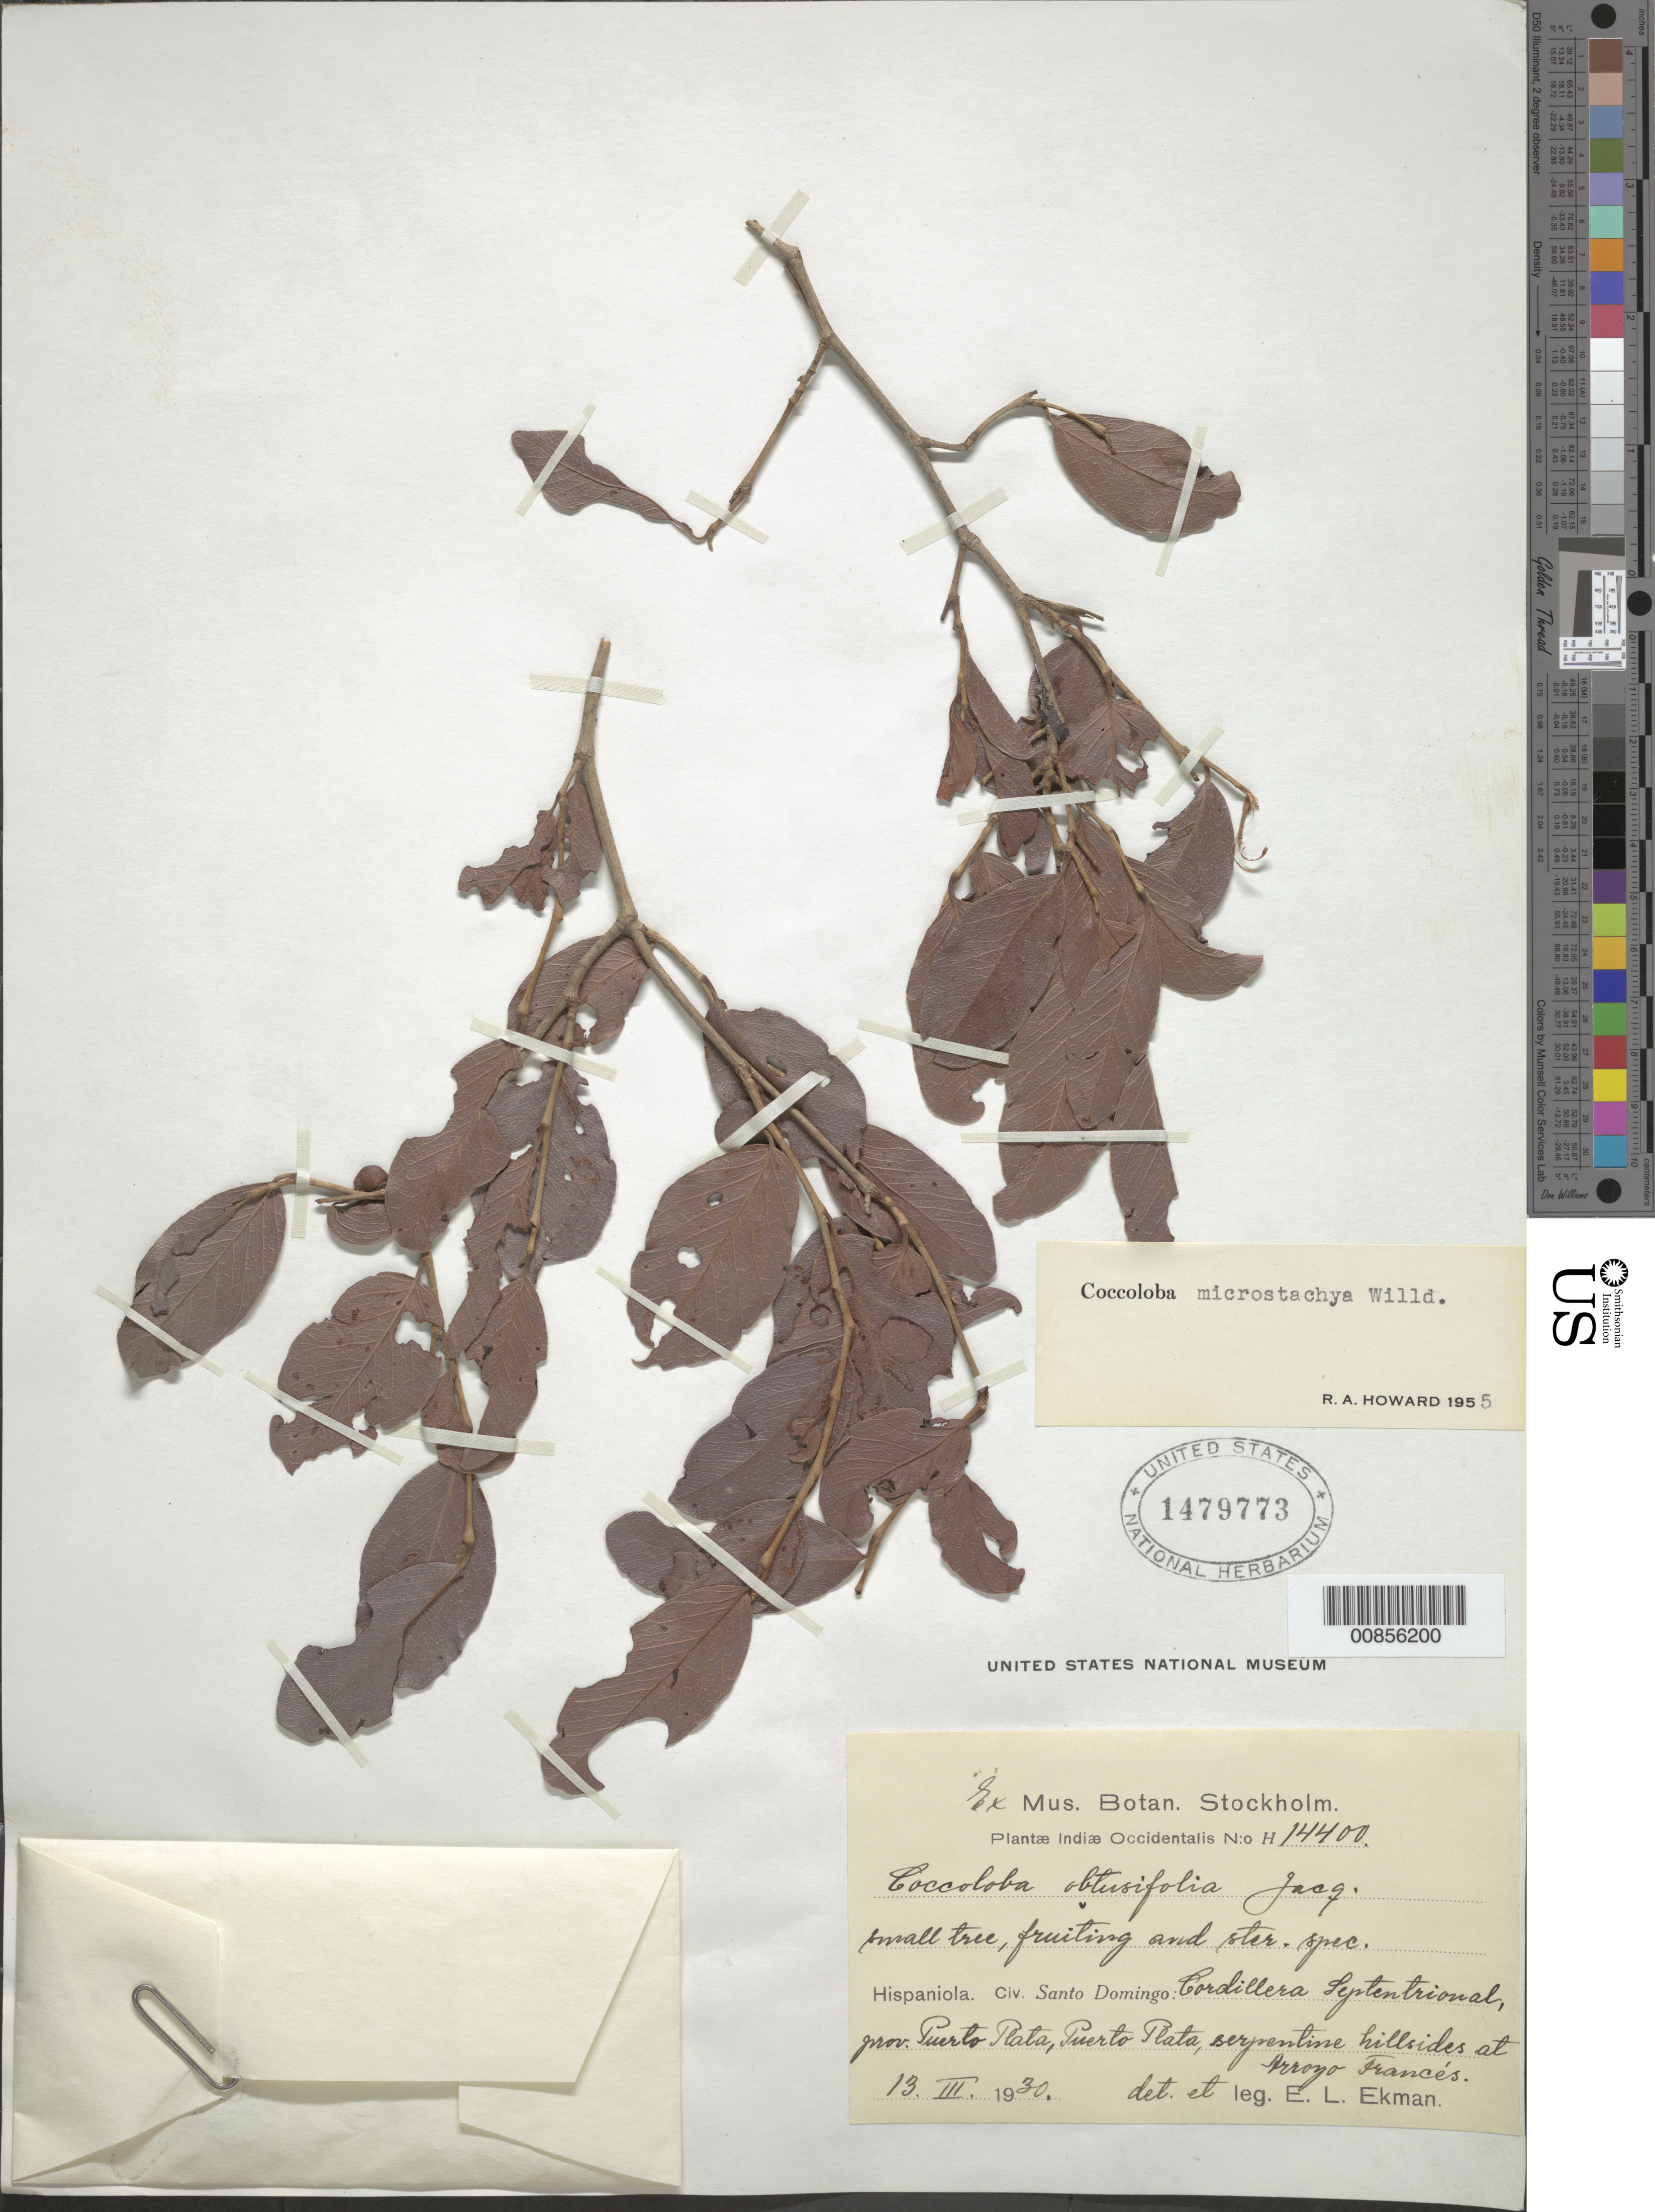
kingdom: Plantae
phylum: Tracheophyta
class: Magnoliopsida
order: Caryophyllales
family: Polygonaceae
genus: Coccoloba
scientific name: Coccoloba microstachya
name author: Willd.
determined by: Howard, R. A.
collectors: E. L. Ekman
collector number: H 14400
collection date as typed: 13 Mar 1930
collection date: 1930-03-13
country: Dominican Republic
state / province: Puerto Plata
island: Hispaniola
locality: Cordillera Septentrional, Puerto Plata, serpentine hillsides at Arroyo Francés.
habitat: Serpentine hillsides.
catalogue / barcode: US 1479773